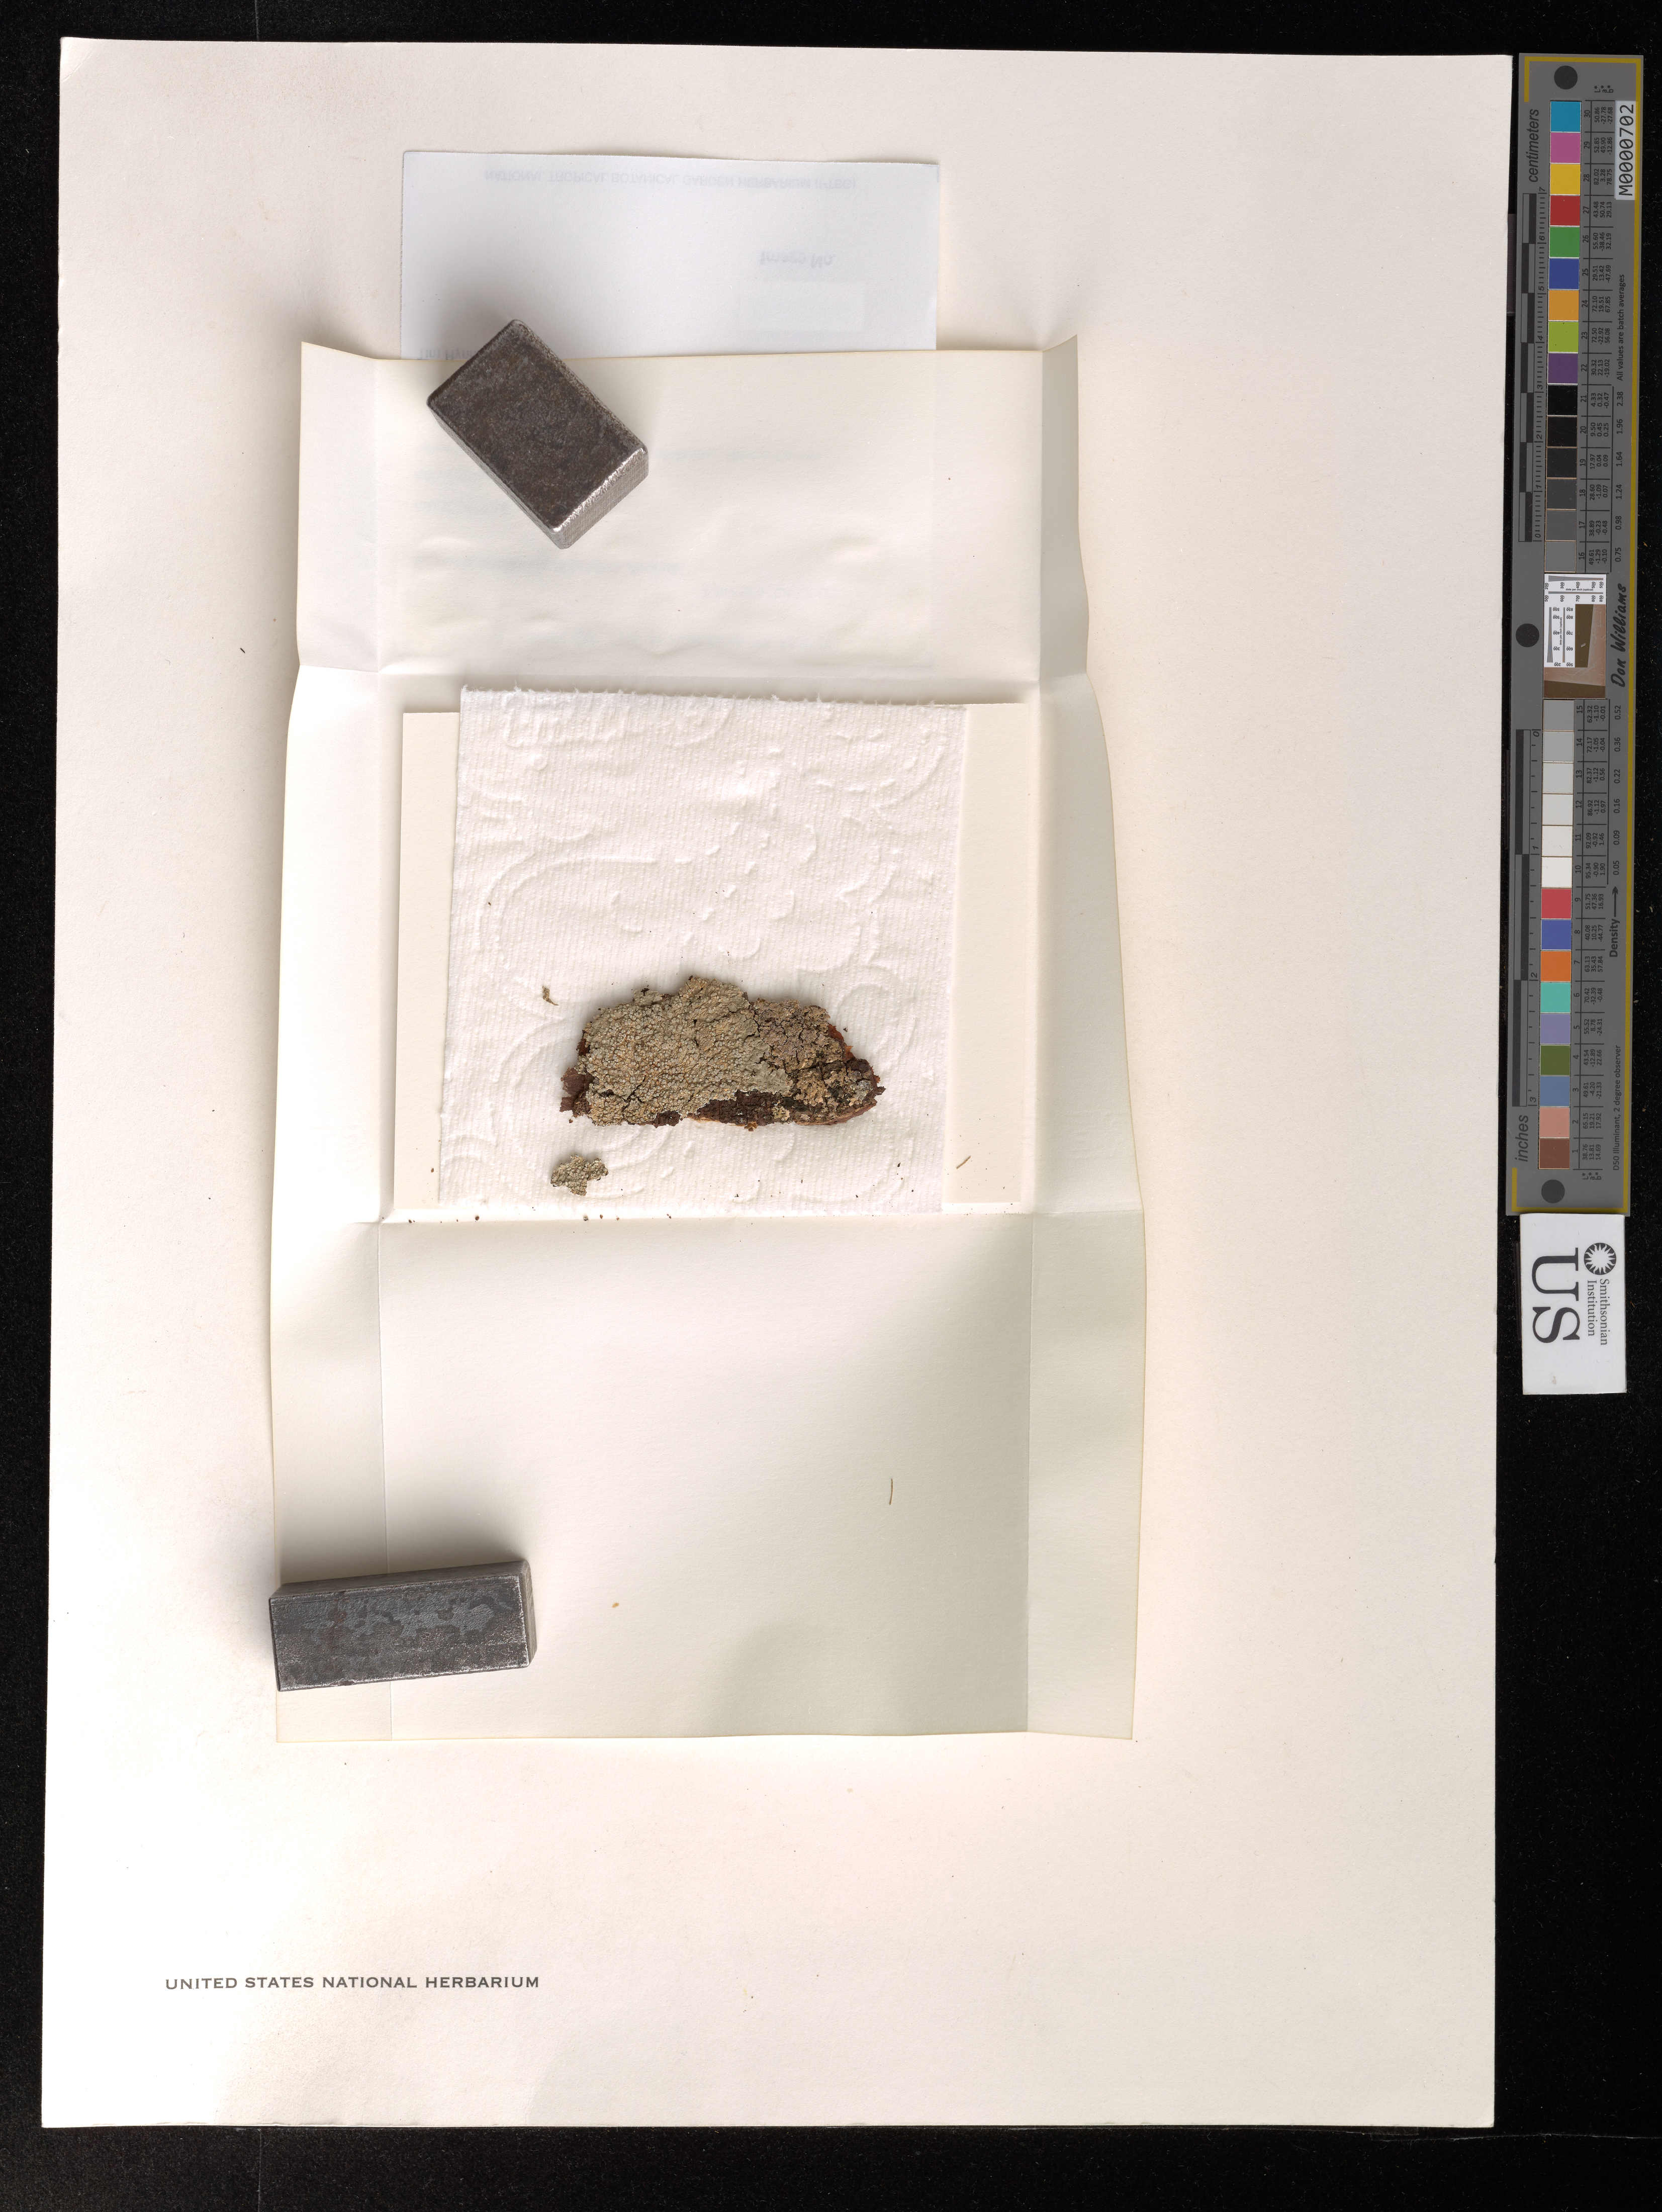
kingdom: Fungi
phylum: Ascomycota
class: Lecanoromycetes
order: Caliciales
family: Caliciaceae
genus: Dirinaria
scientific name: Dirinaria applanata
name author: (Fée) D.D. Awasthi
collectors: T. W. Flynn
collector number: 5601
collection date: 1994-08-15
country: United States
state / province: Hawaii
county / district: Kauai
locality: Kauai Koloa District. Lawai Valley, National Tropical Botanical Garden, Allerton Garden.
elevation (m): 15